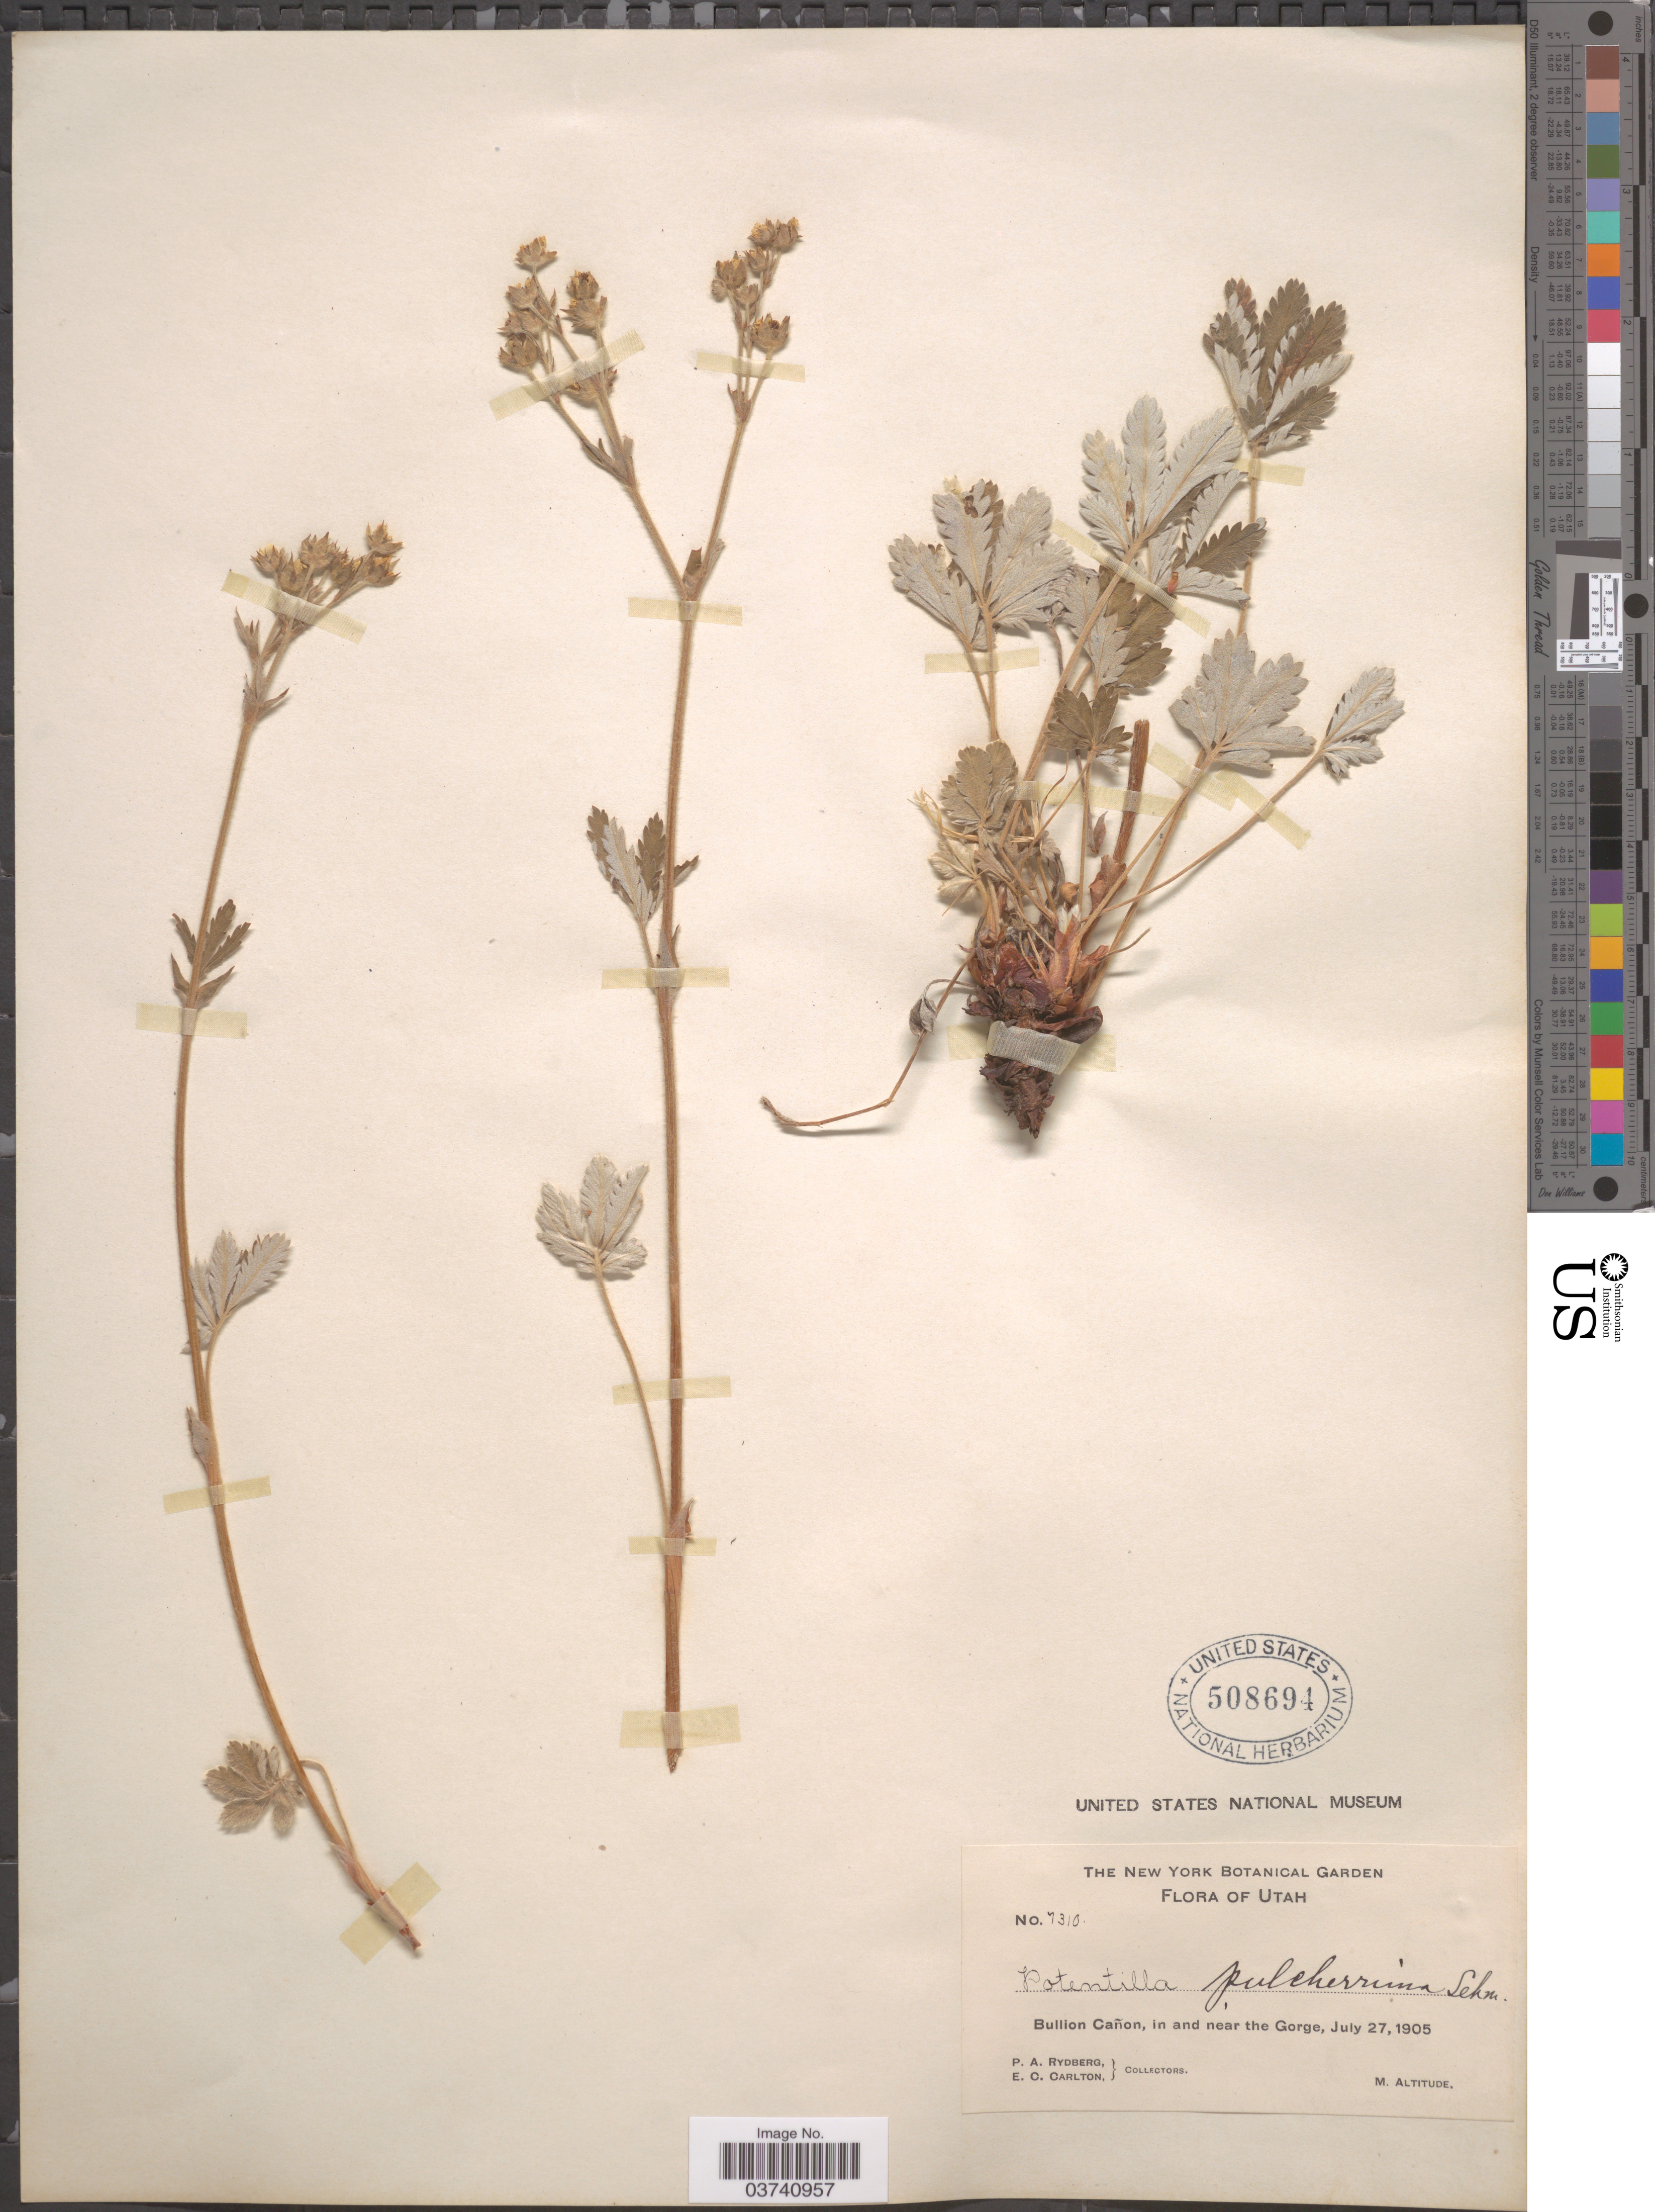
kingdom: Plantae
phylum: Tracheophyta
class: Magnoliopsida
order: Rosales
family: Rosaceae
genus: Potentilla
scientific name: Potentilla pulcherrima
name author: Lehm.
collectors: P. A. Rydberg & E. Carlton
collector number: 7310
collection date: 1905-07-27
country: United States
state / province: Utah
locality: Bullion Cañon, in and near the Gorge.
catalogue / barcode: US 508694